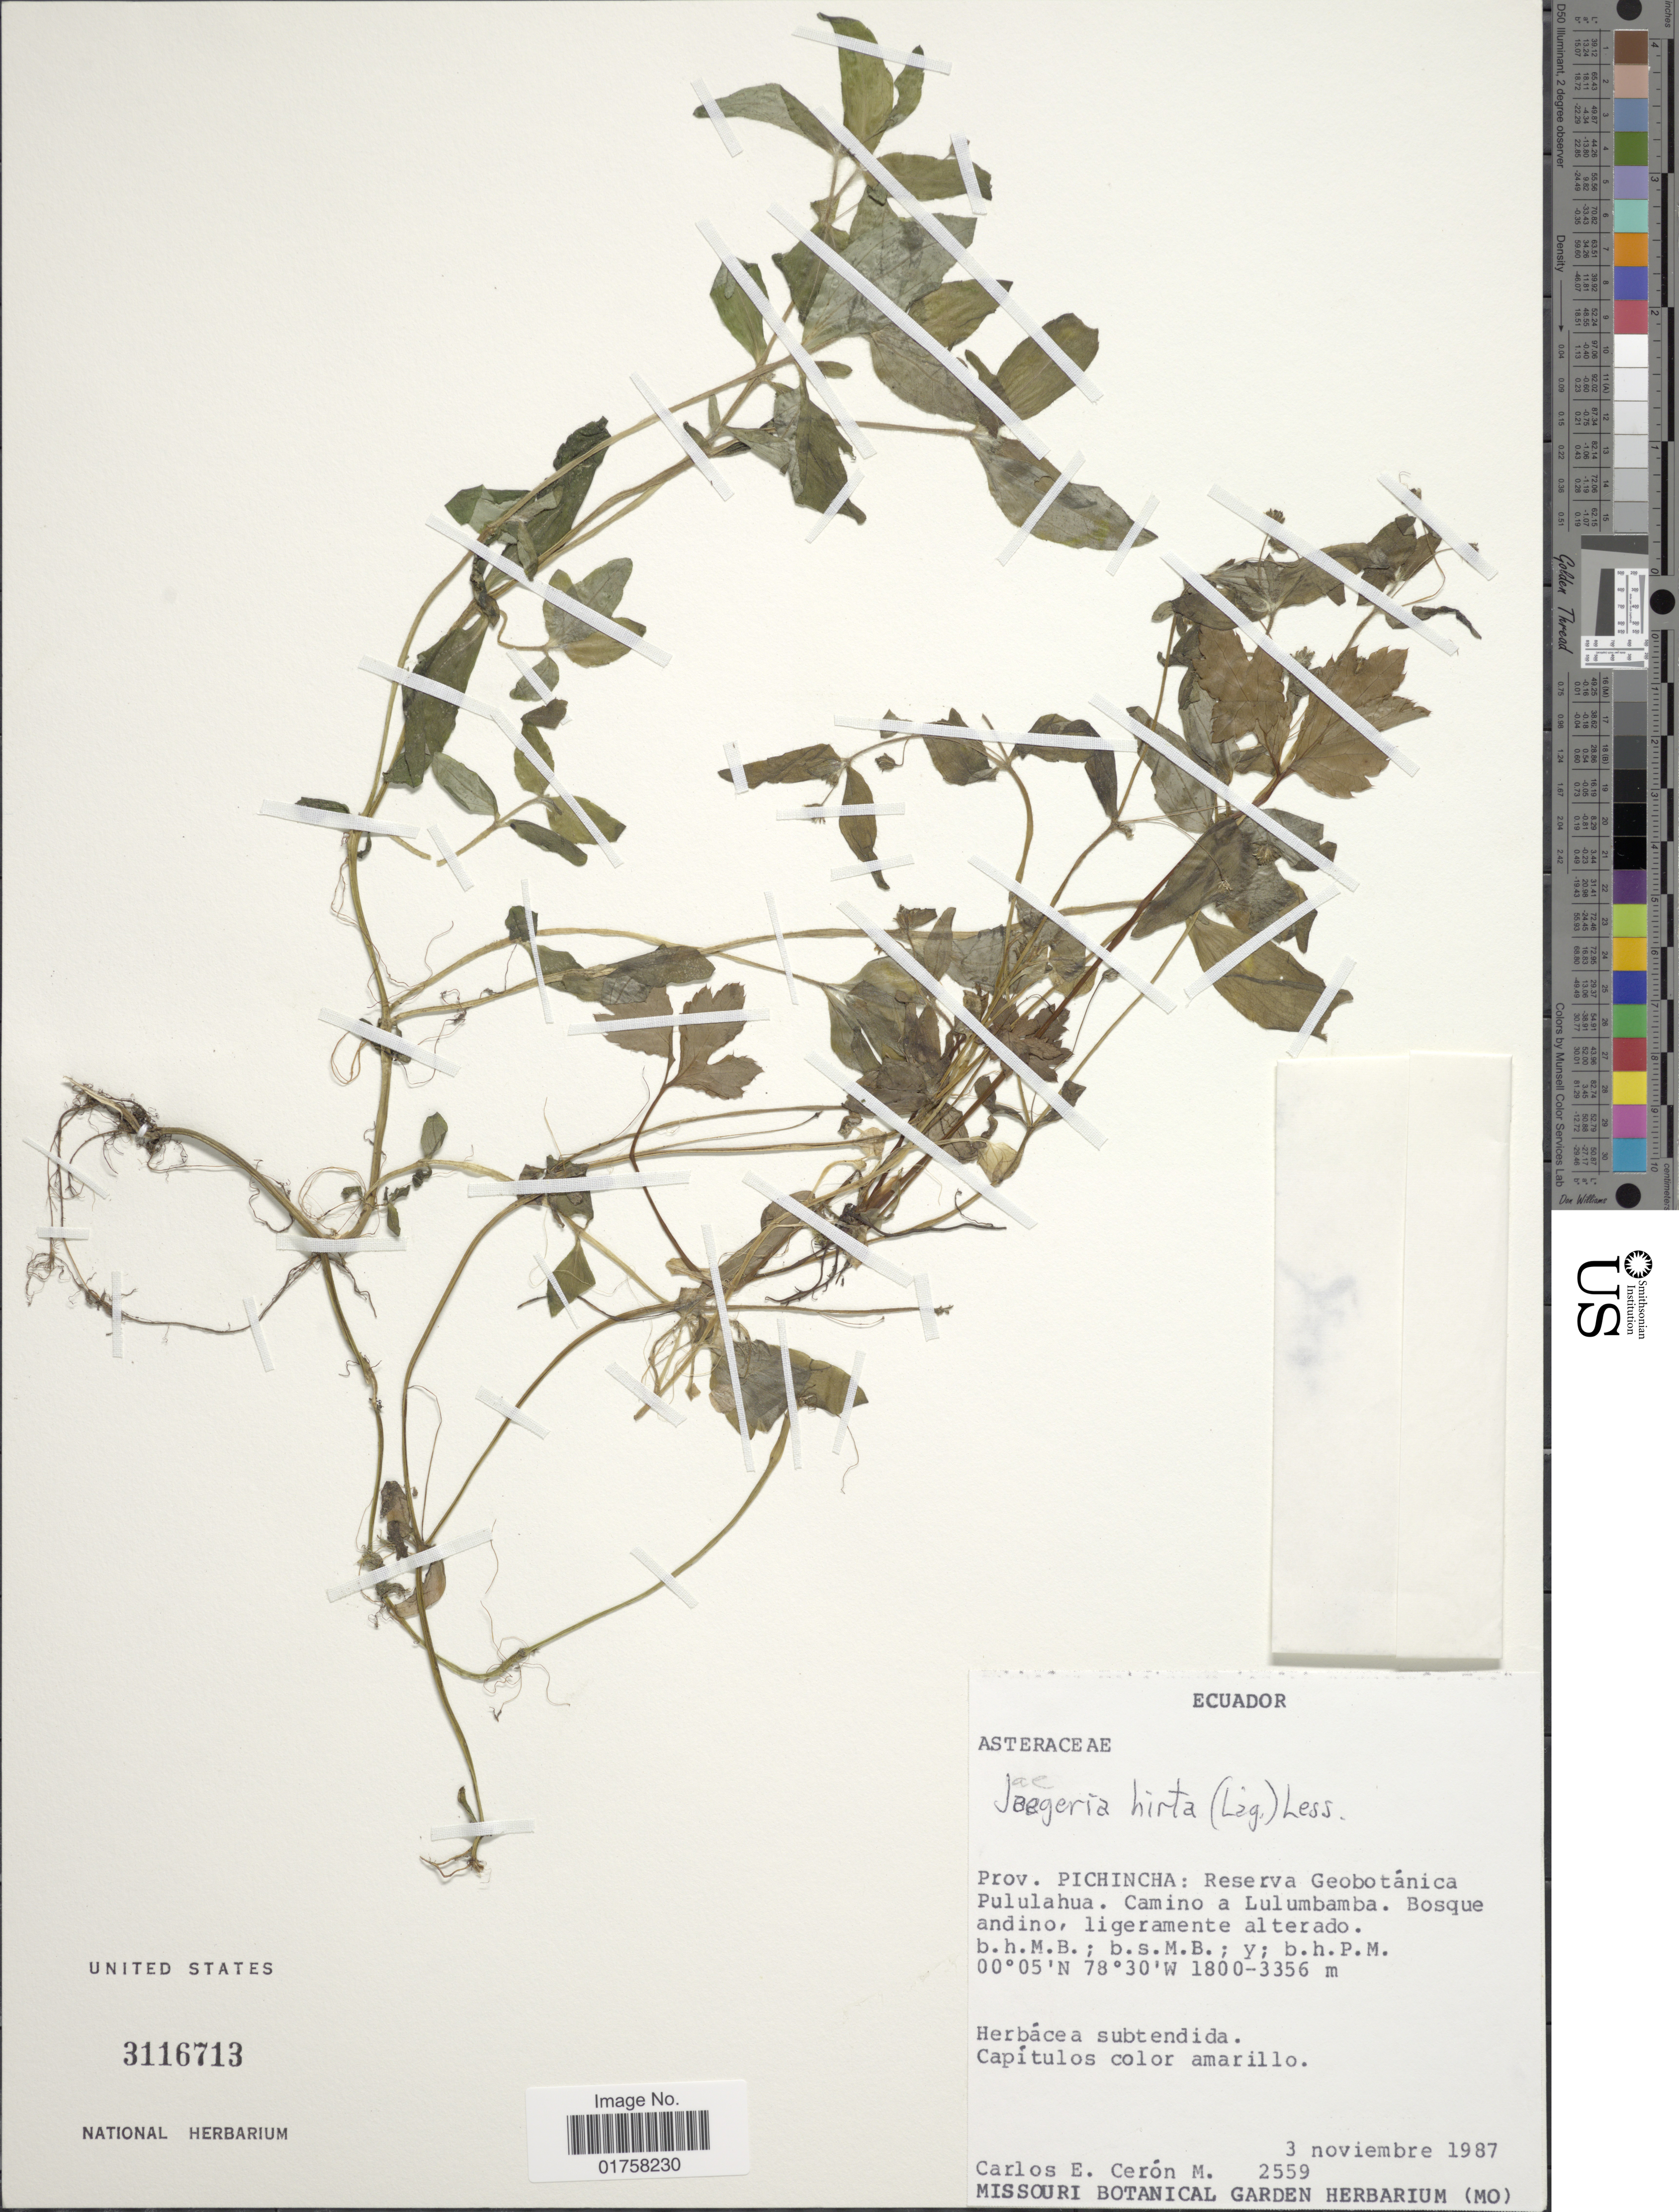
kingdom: Plantae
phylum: Tracheophyta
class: Magnoliopsida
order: Asterales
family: Asteraceae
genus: Jaegeria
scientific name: Jaegeria hirta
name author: (Lag.) Less.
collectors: C. E. Cerón M.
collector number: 2559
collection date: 1987-11-03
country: Ecuador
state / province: Pichincha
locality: Reserva Geobotánica Pululahua. Camino a Lulumbamba. Bosque andino, ligeramente alterado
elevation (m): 1800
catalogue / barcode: US 3116713